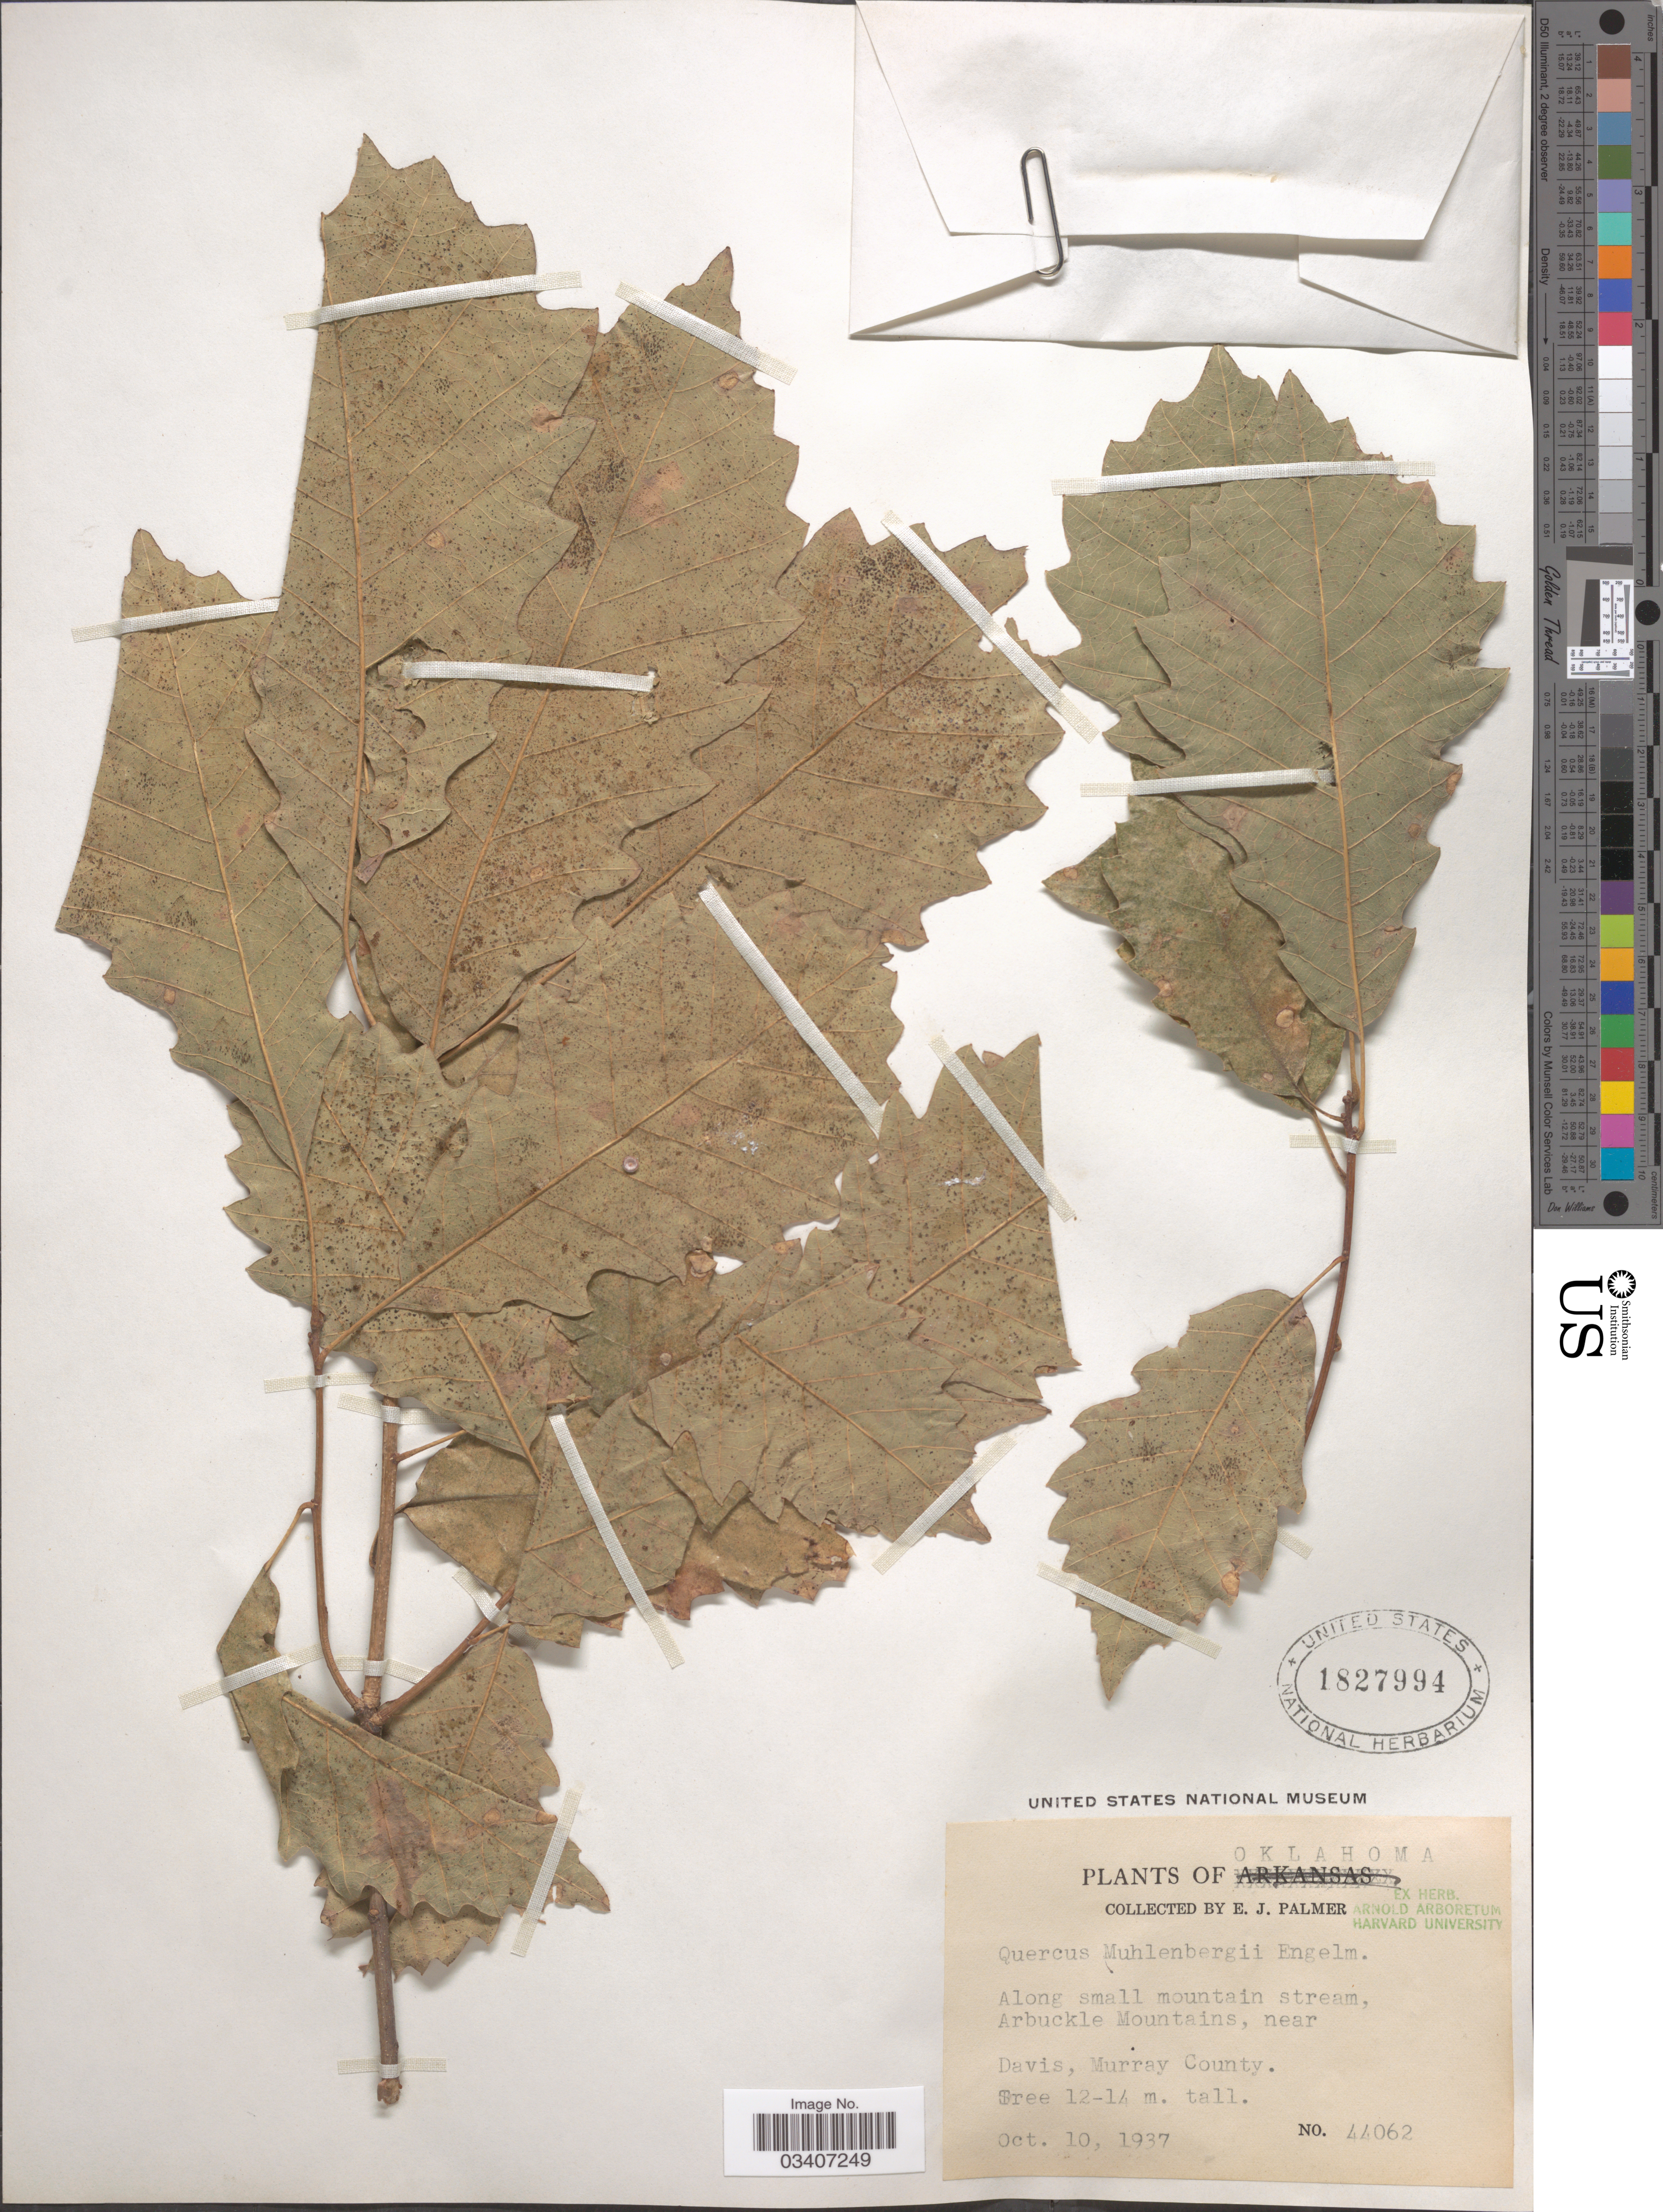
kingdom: Plantae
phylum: Tracheophyta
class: Magnoliopsida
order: Fagales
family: Fagaceae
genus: Quercus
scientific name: Quercus muehlenbergii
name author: Engelm.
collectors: E. J. Palmer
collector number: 44062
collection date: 1937-10-10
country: United States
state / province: Oklahoma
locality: Along small mountain stream, Arbuckle Mountains, near Davis, Murray County.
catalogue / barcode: US 1827994